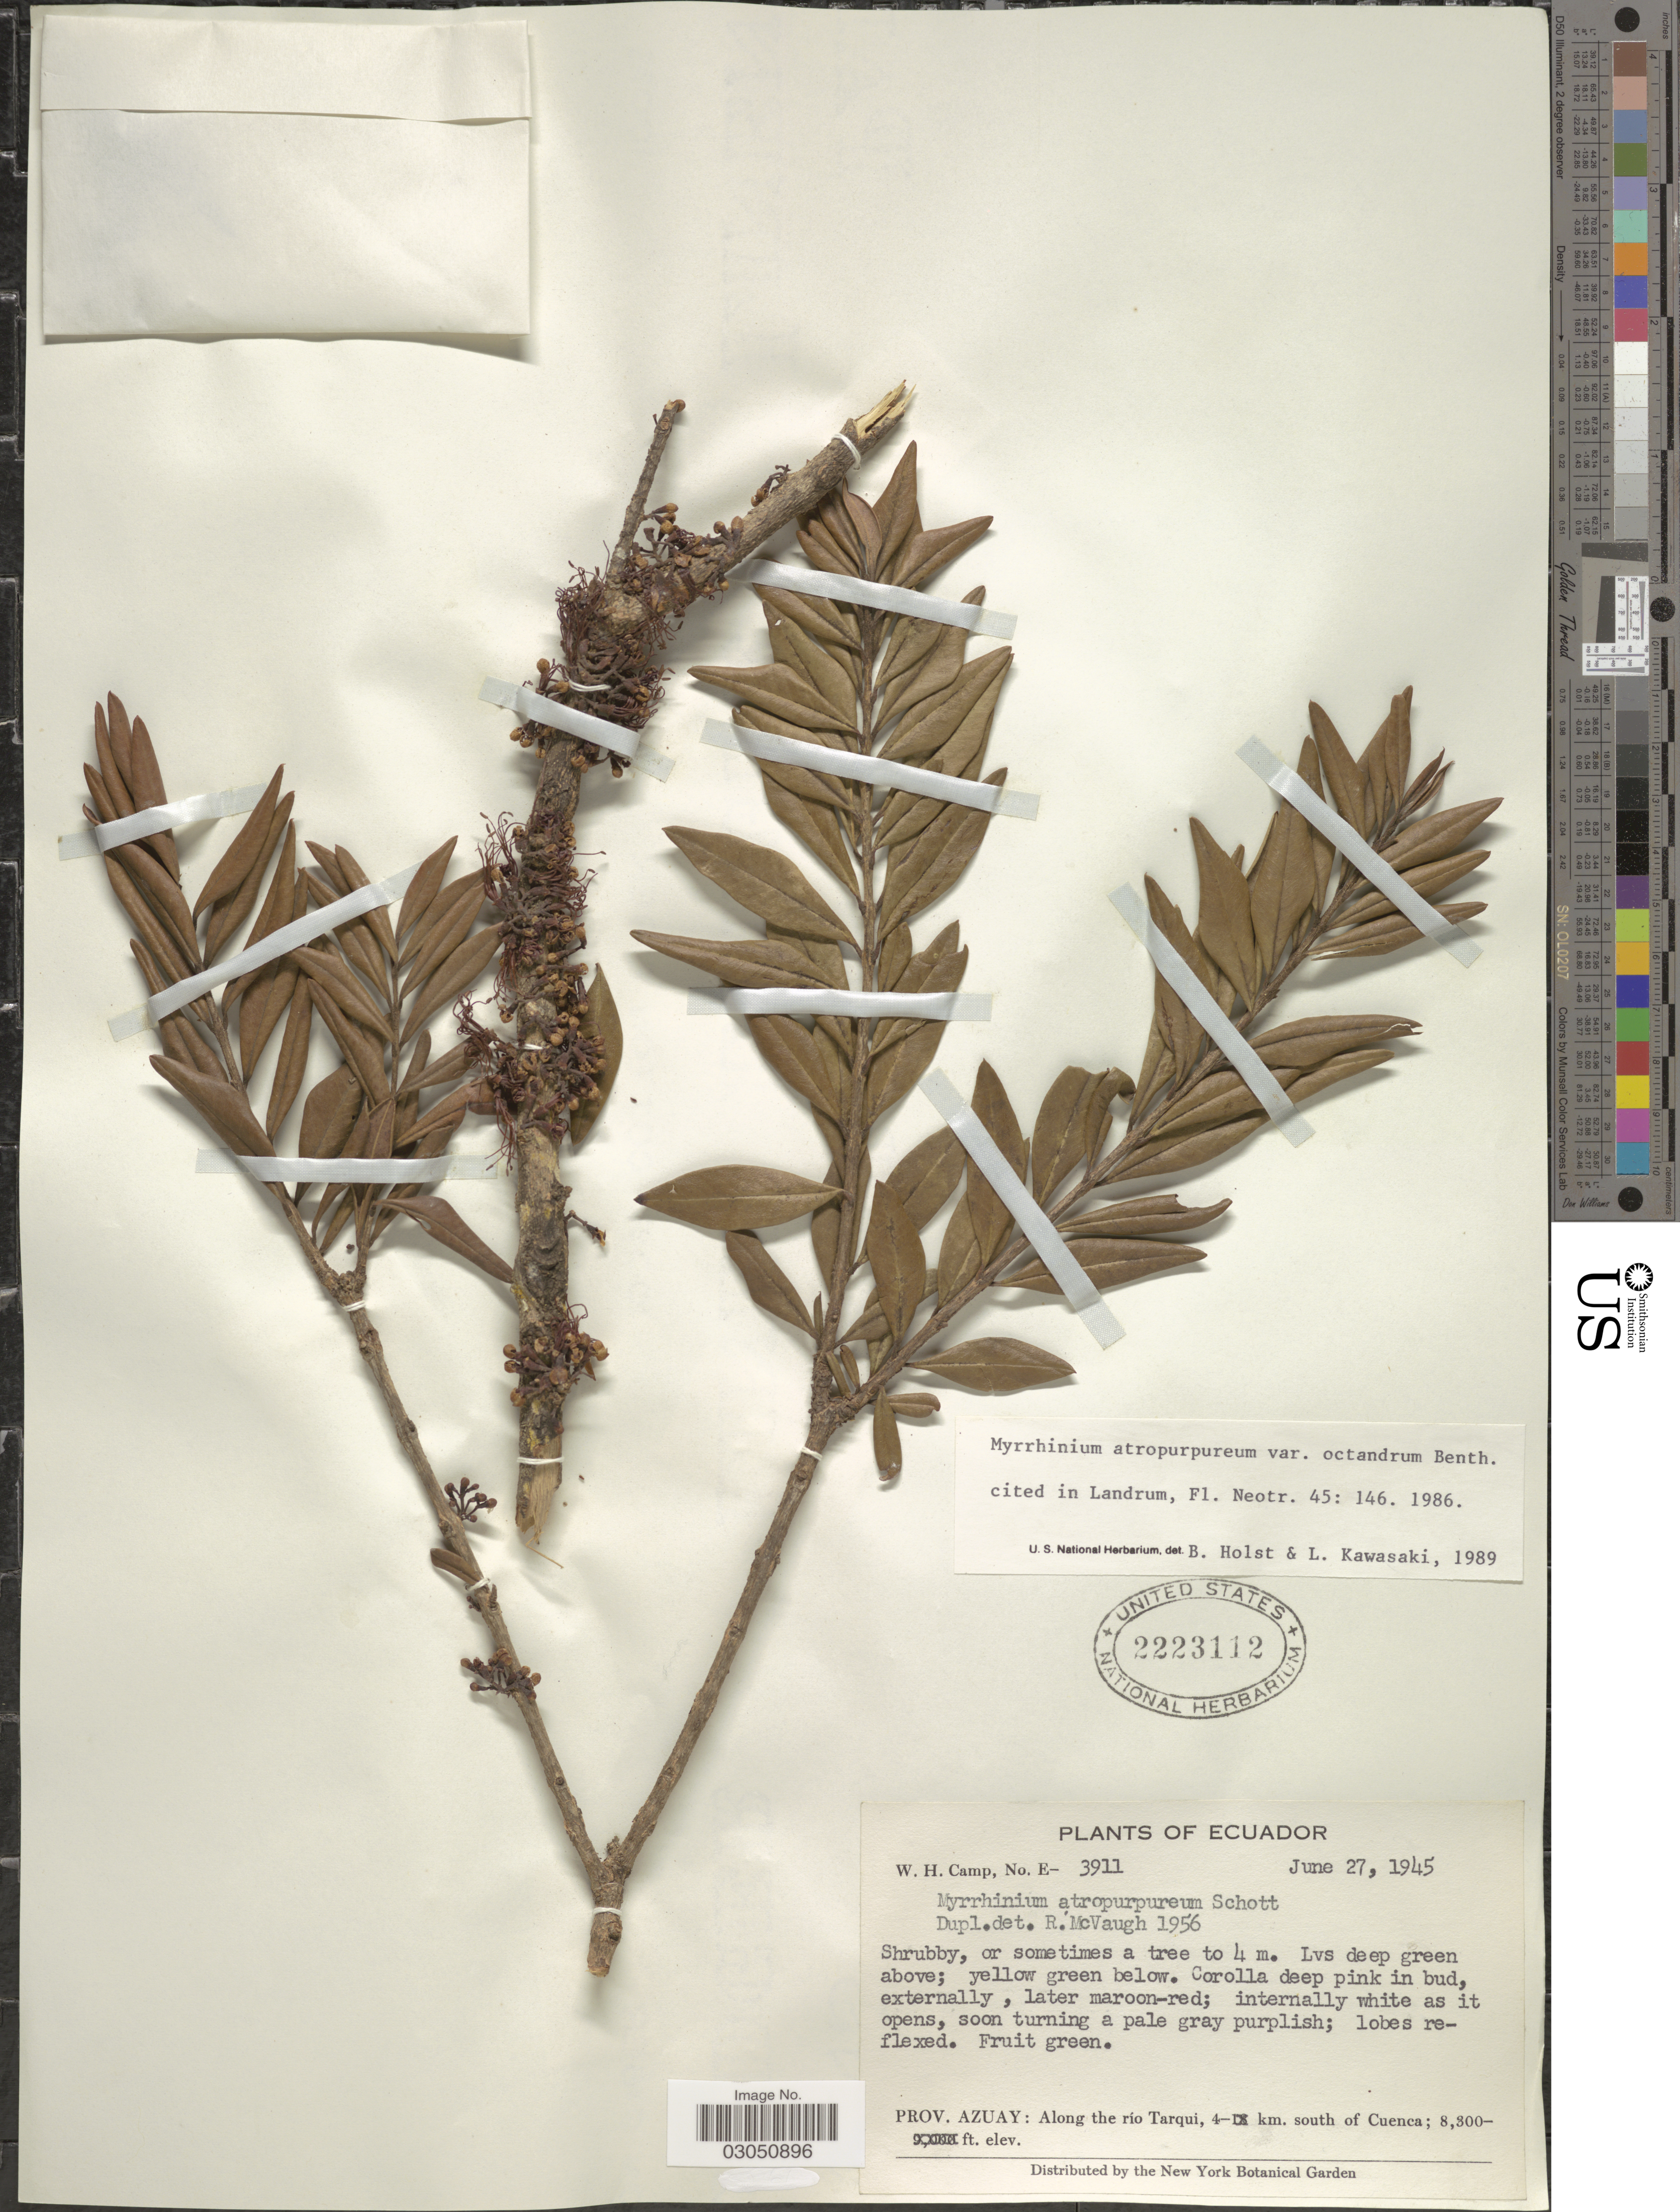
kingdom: Plantae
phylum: Tracheophyta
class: Magnoliopsida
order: Myrtales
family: Myrtaceae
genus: Myrrhinium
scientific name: Myrrhinium atropurpureum var. octandrum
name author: Benth.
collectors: W. H. Camp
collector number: E-3911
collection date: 1945-06-27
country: Ecuador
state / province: Azuay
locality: Along the río Tarqui, 4 km. south of Cuenca.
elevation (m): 2530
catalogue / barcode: US 2223112